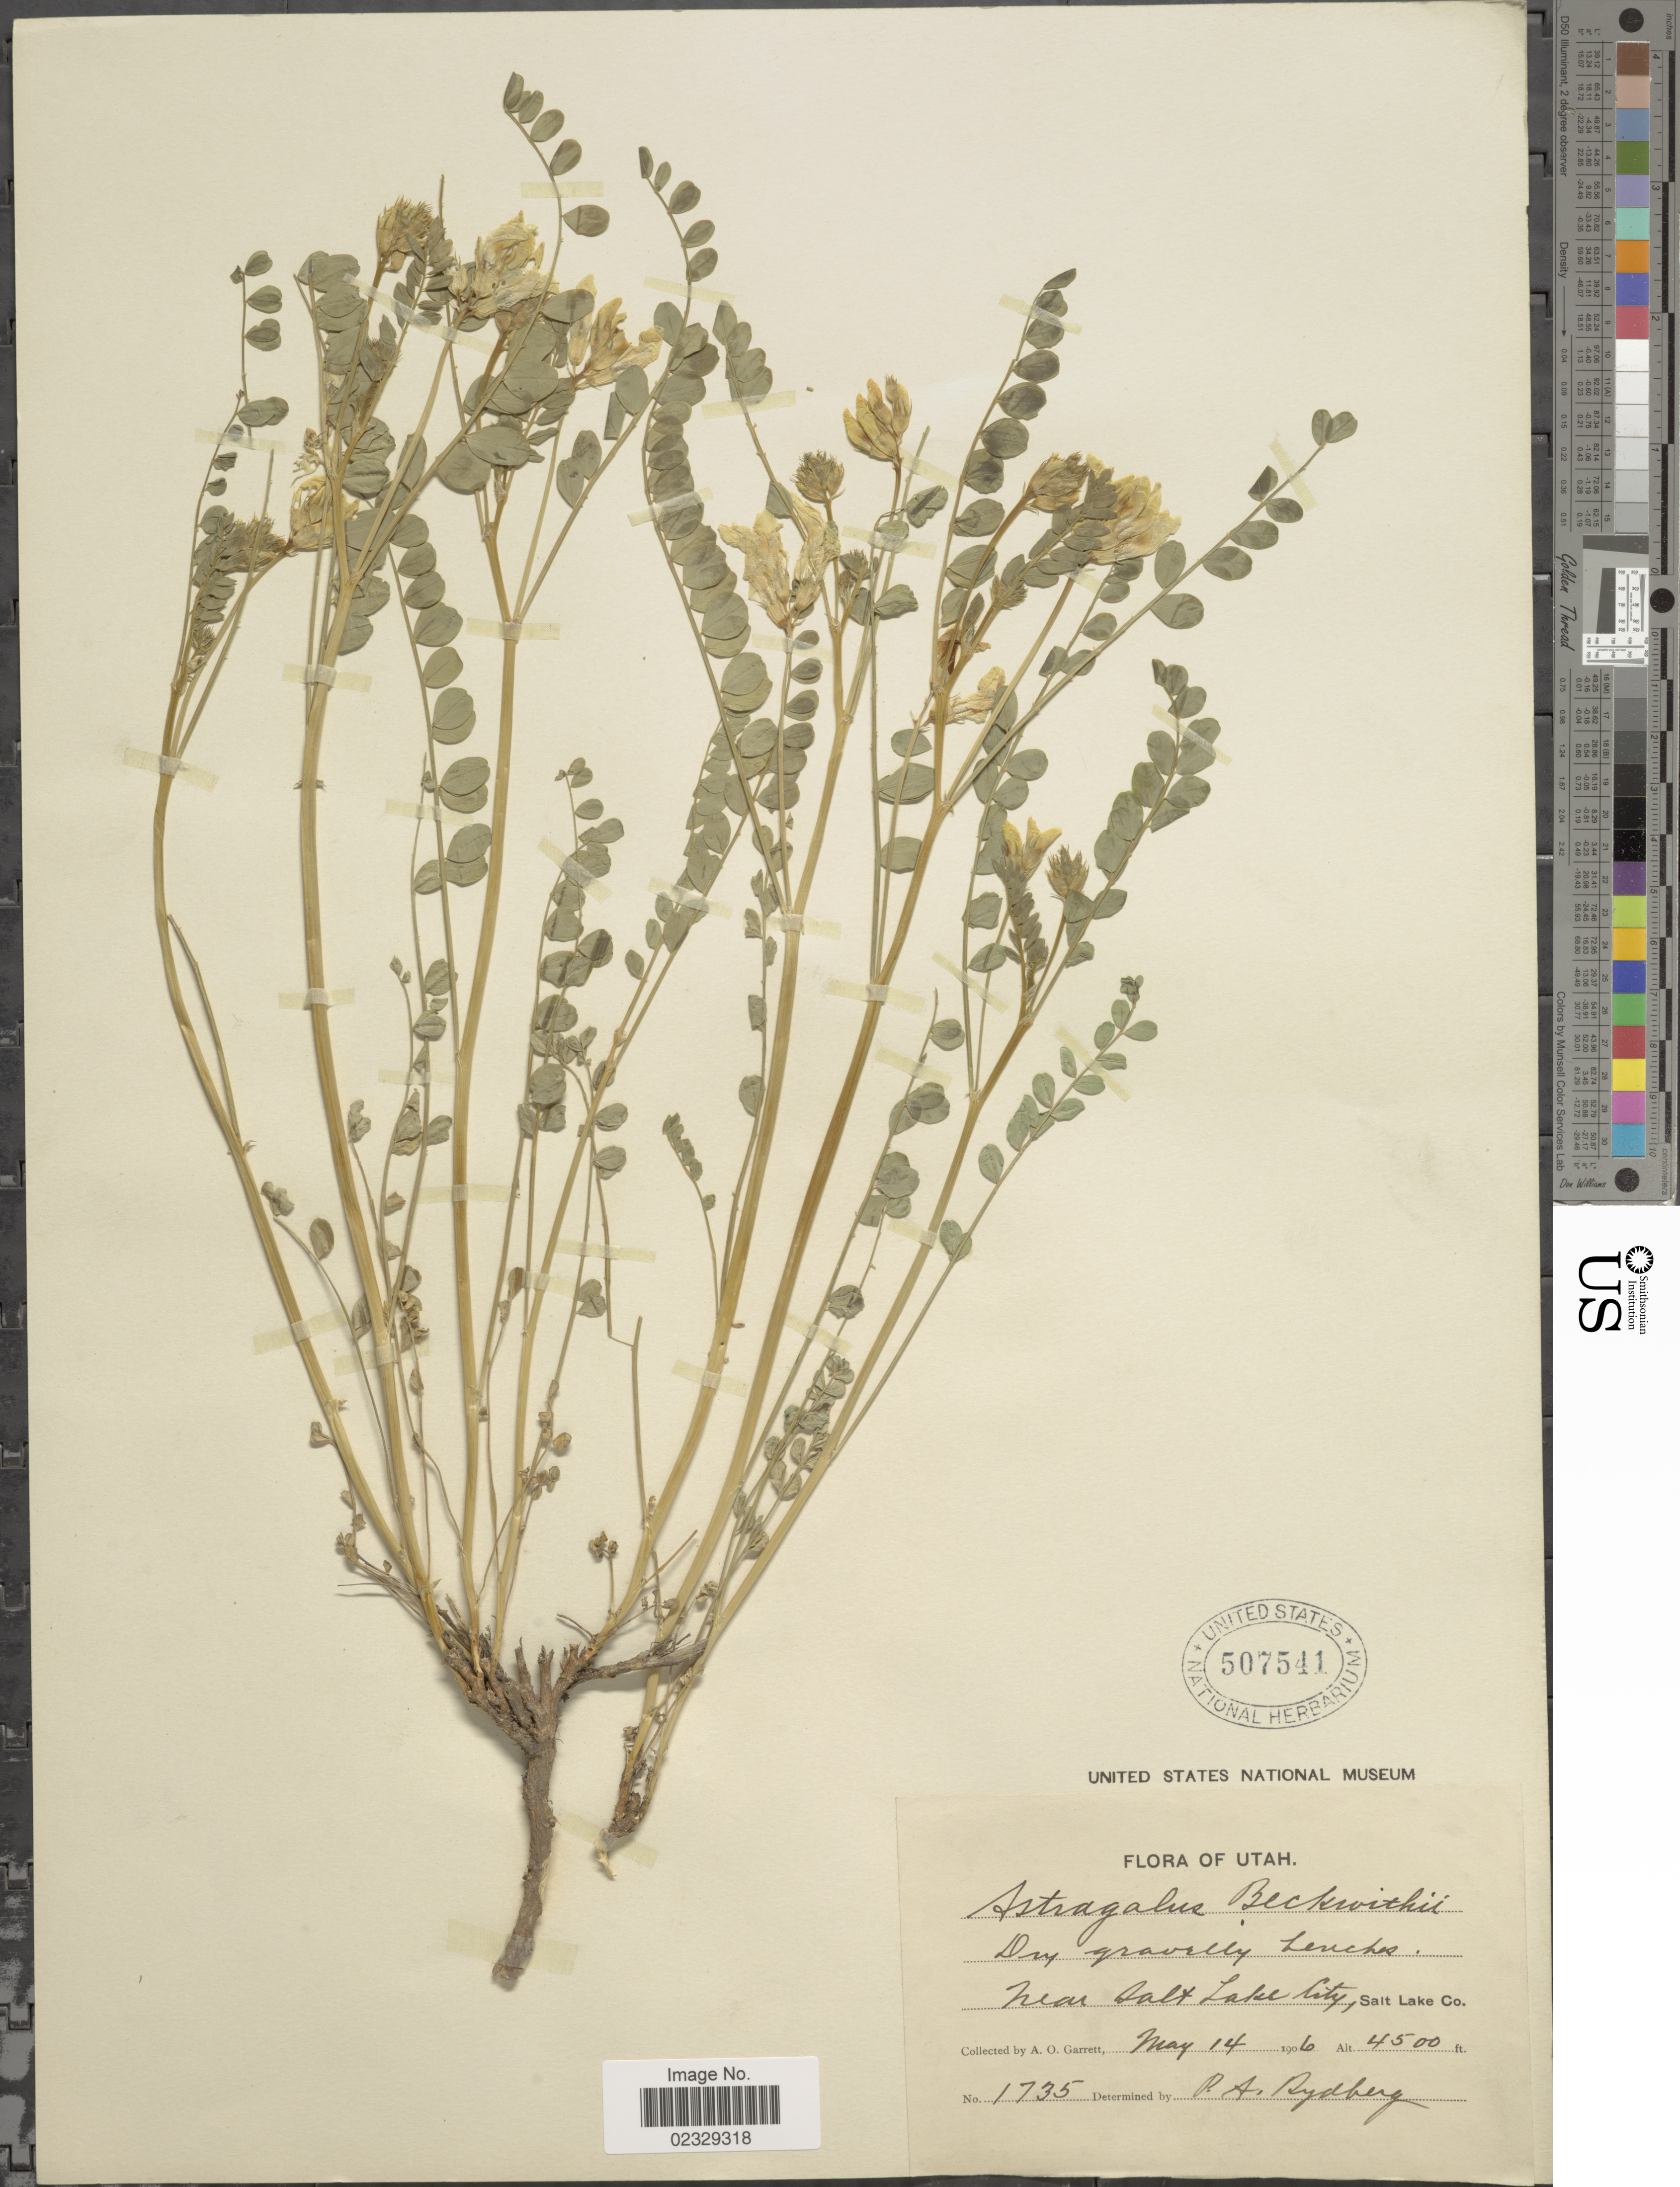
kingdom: Plantae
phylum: Tracheophyta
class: Magnoliopsida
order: Fabales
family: Fabaceae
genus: Astragalus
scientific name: Astragalus beckwithii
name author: Torr. & A. Gray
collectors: A. O. Garrett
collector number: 1735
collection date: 1906-05-14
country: United States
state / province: Utah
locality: Dry gravelly benches, Near Salt Lake City, Salt Lake Co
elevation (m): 1372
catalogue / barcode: US 507541